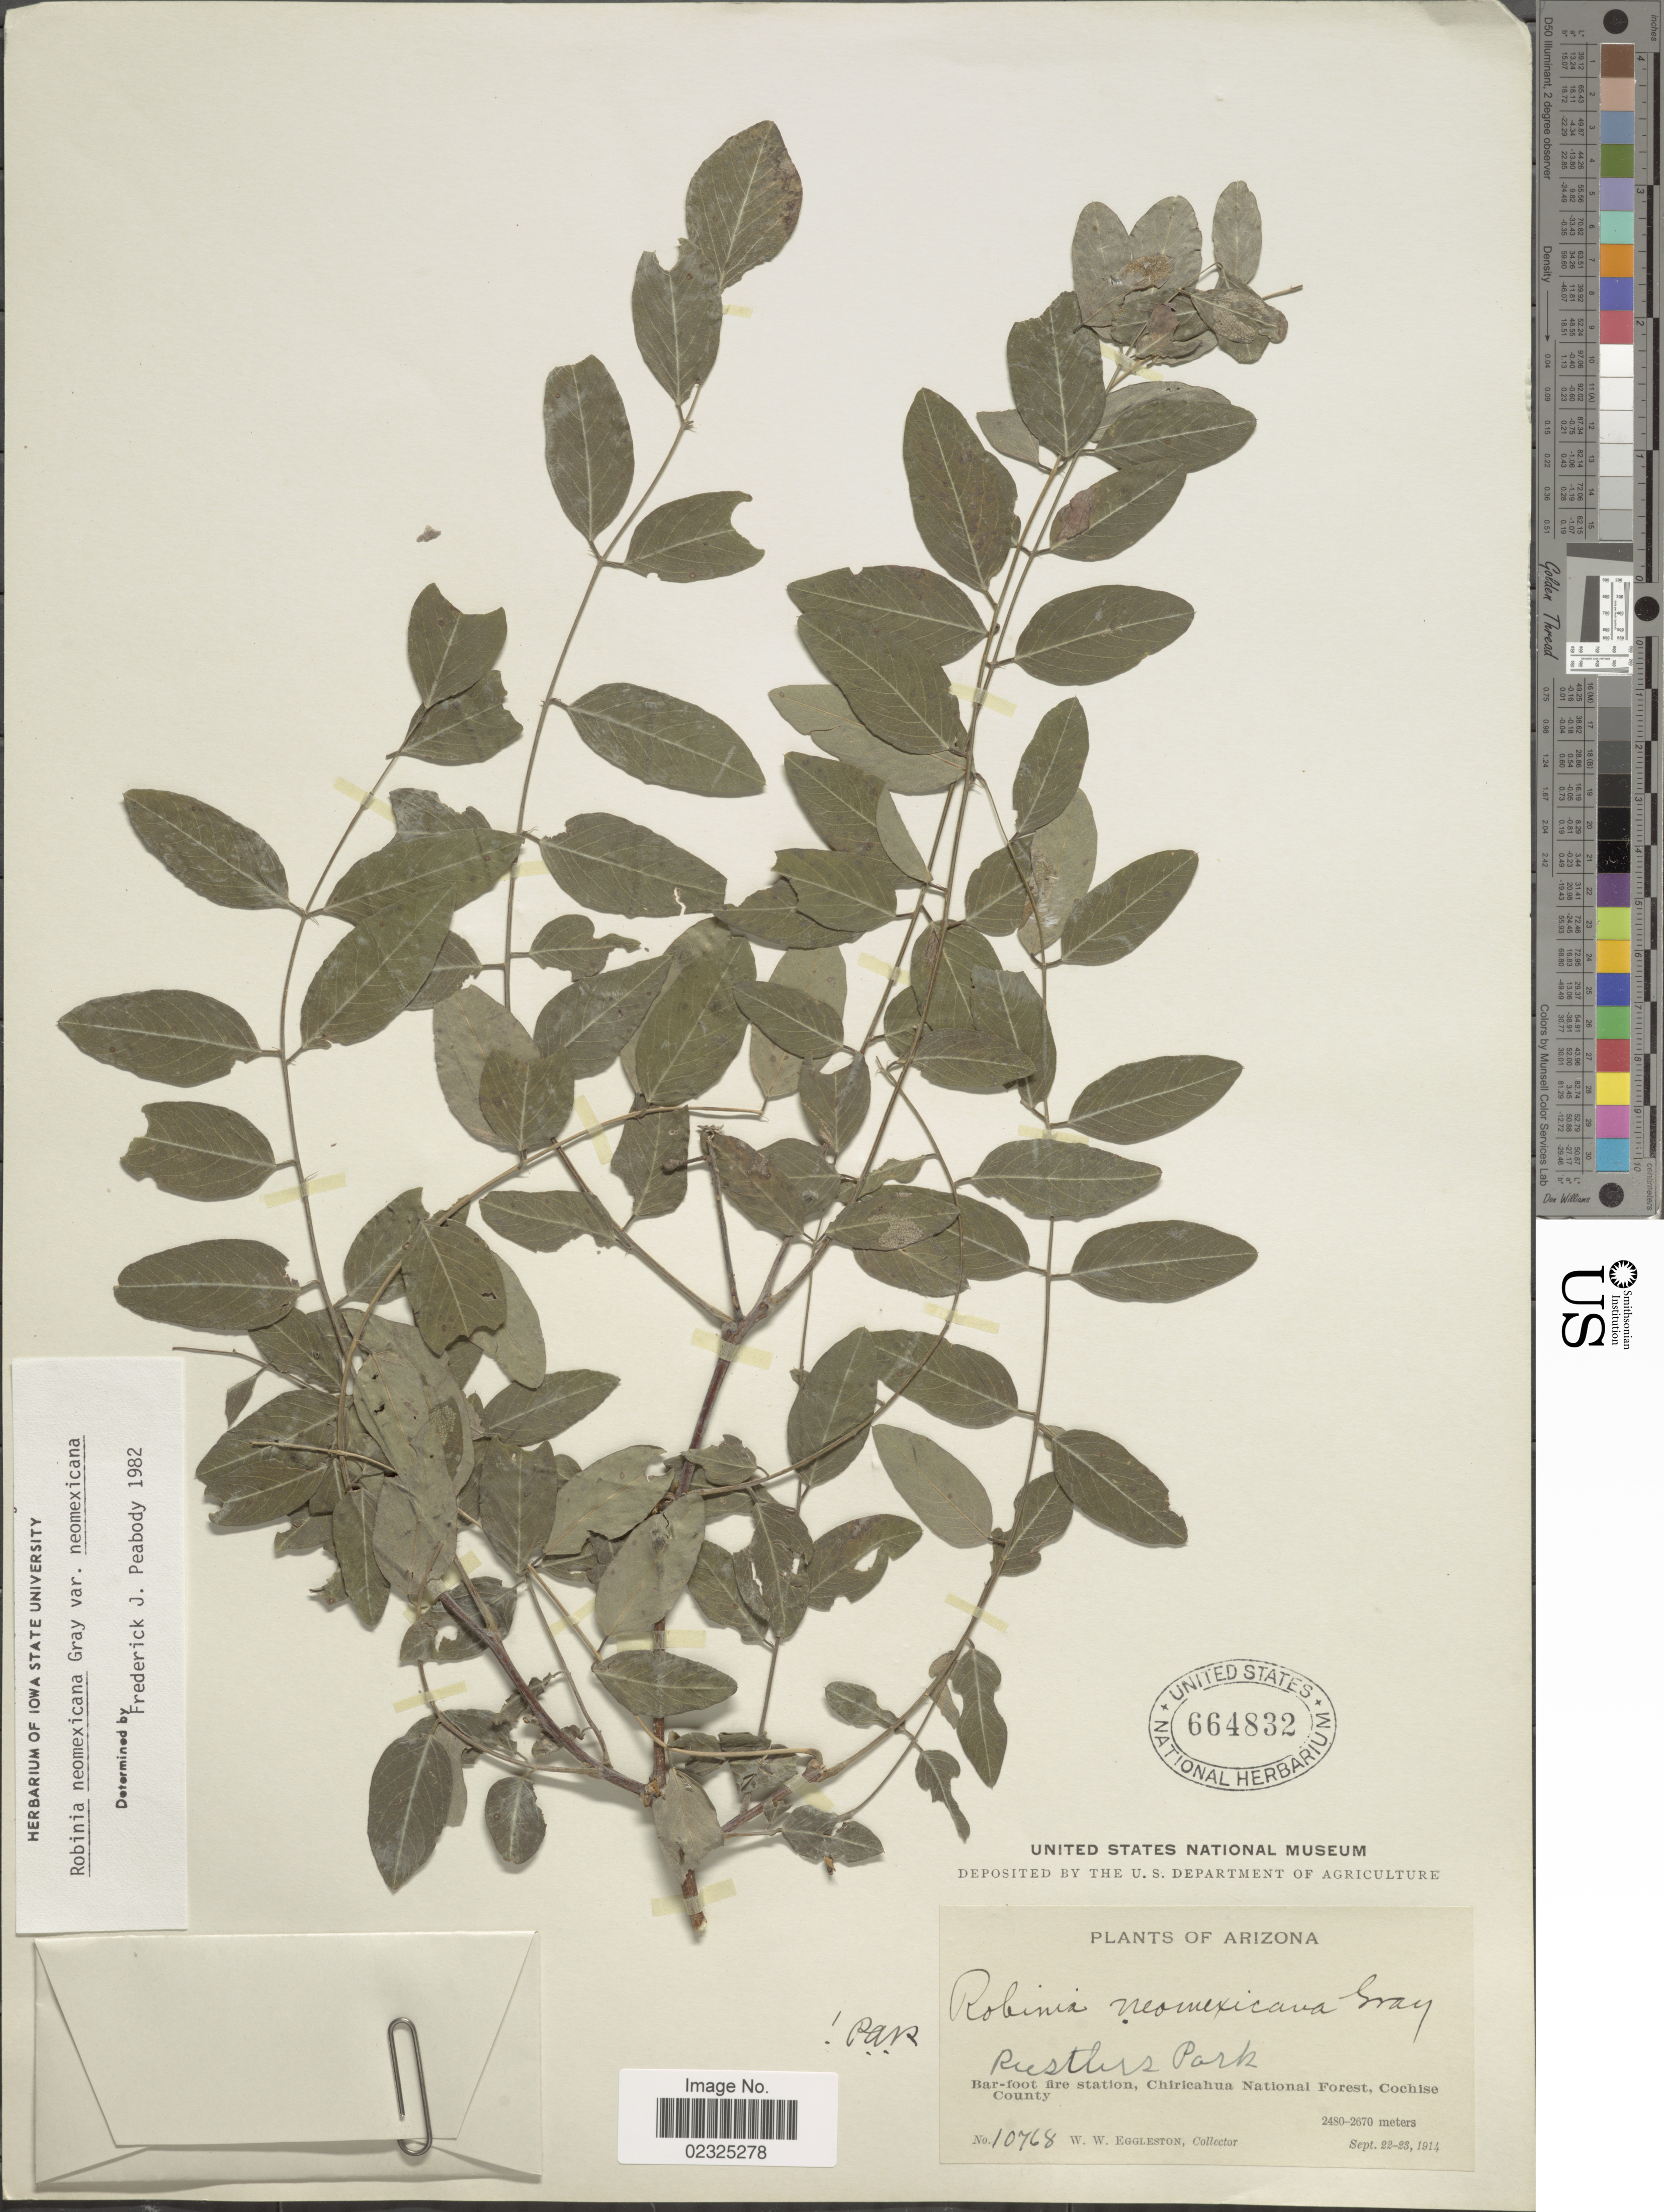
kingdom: Plantae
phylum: Tracheophyta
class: Magnoliopsida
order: Fabales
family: Fabaceae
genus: Robinia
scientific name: Robinia luxurians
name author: (Dieck) Rydb.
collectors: W. W. Eggleston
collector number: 10768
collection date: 1914-09-22/1914-09-23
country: United States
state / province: Arizona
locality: RustlersPark, Bar-foot fire station, Chiricahua National Forest, Cochise County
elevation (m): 2480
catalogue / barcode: US 664832